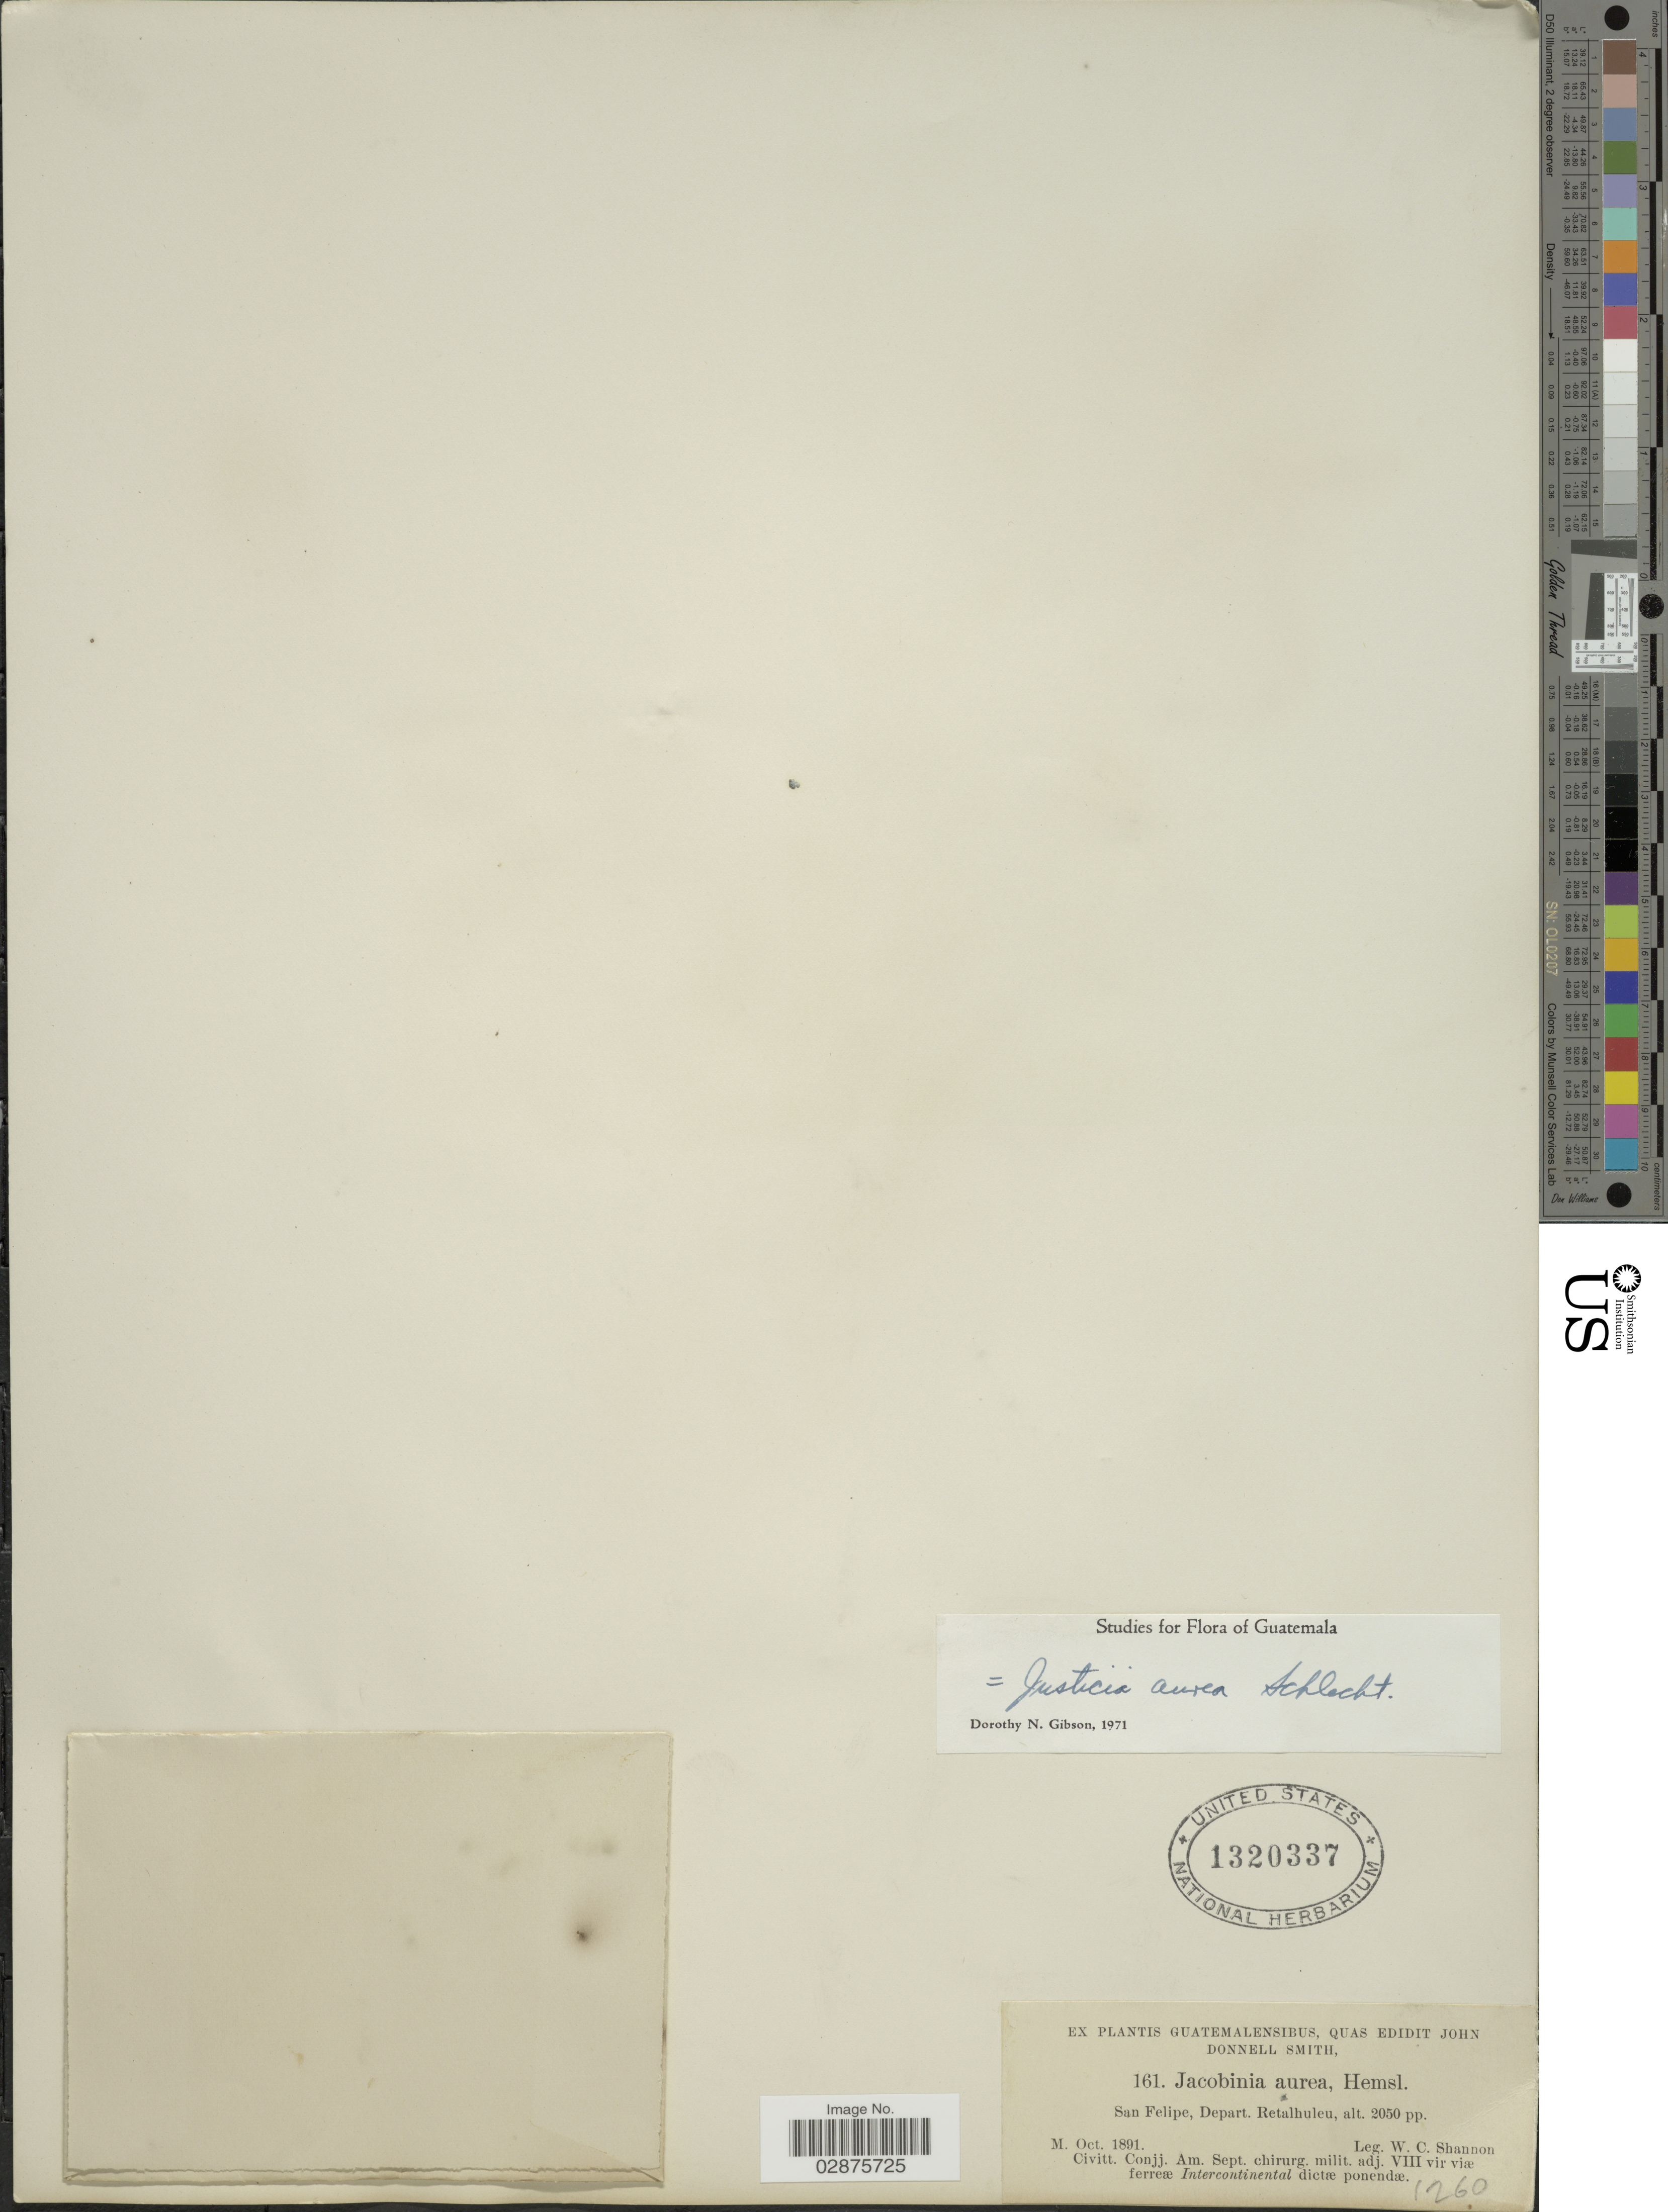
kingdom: Plantae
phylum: Tracheophyta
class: Magnoliopsida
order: Lamiales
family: Acanthaceae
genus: Justicia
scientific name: Justicia aurea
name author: Schltdl.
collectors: W. C. Shannon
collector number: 161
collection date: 1891-10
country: Guatemala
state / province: Retalhuleu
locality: San Felipe, Depart. Retalhuleu.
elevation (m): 625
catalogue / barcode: US 1320337